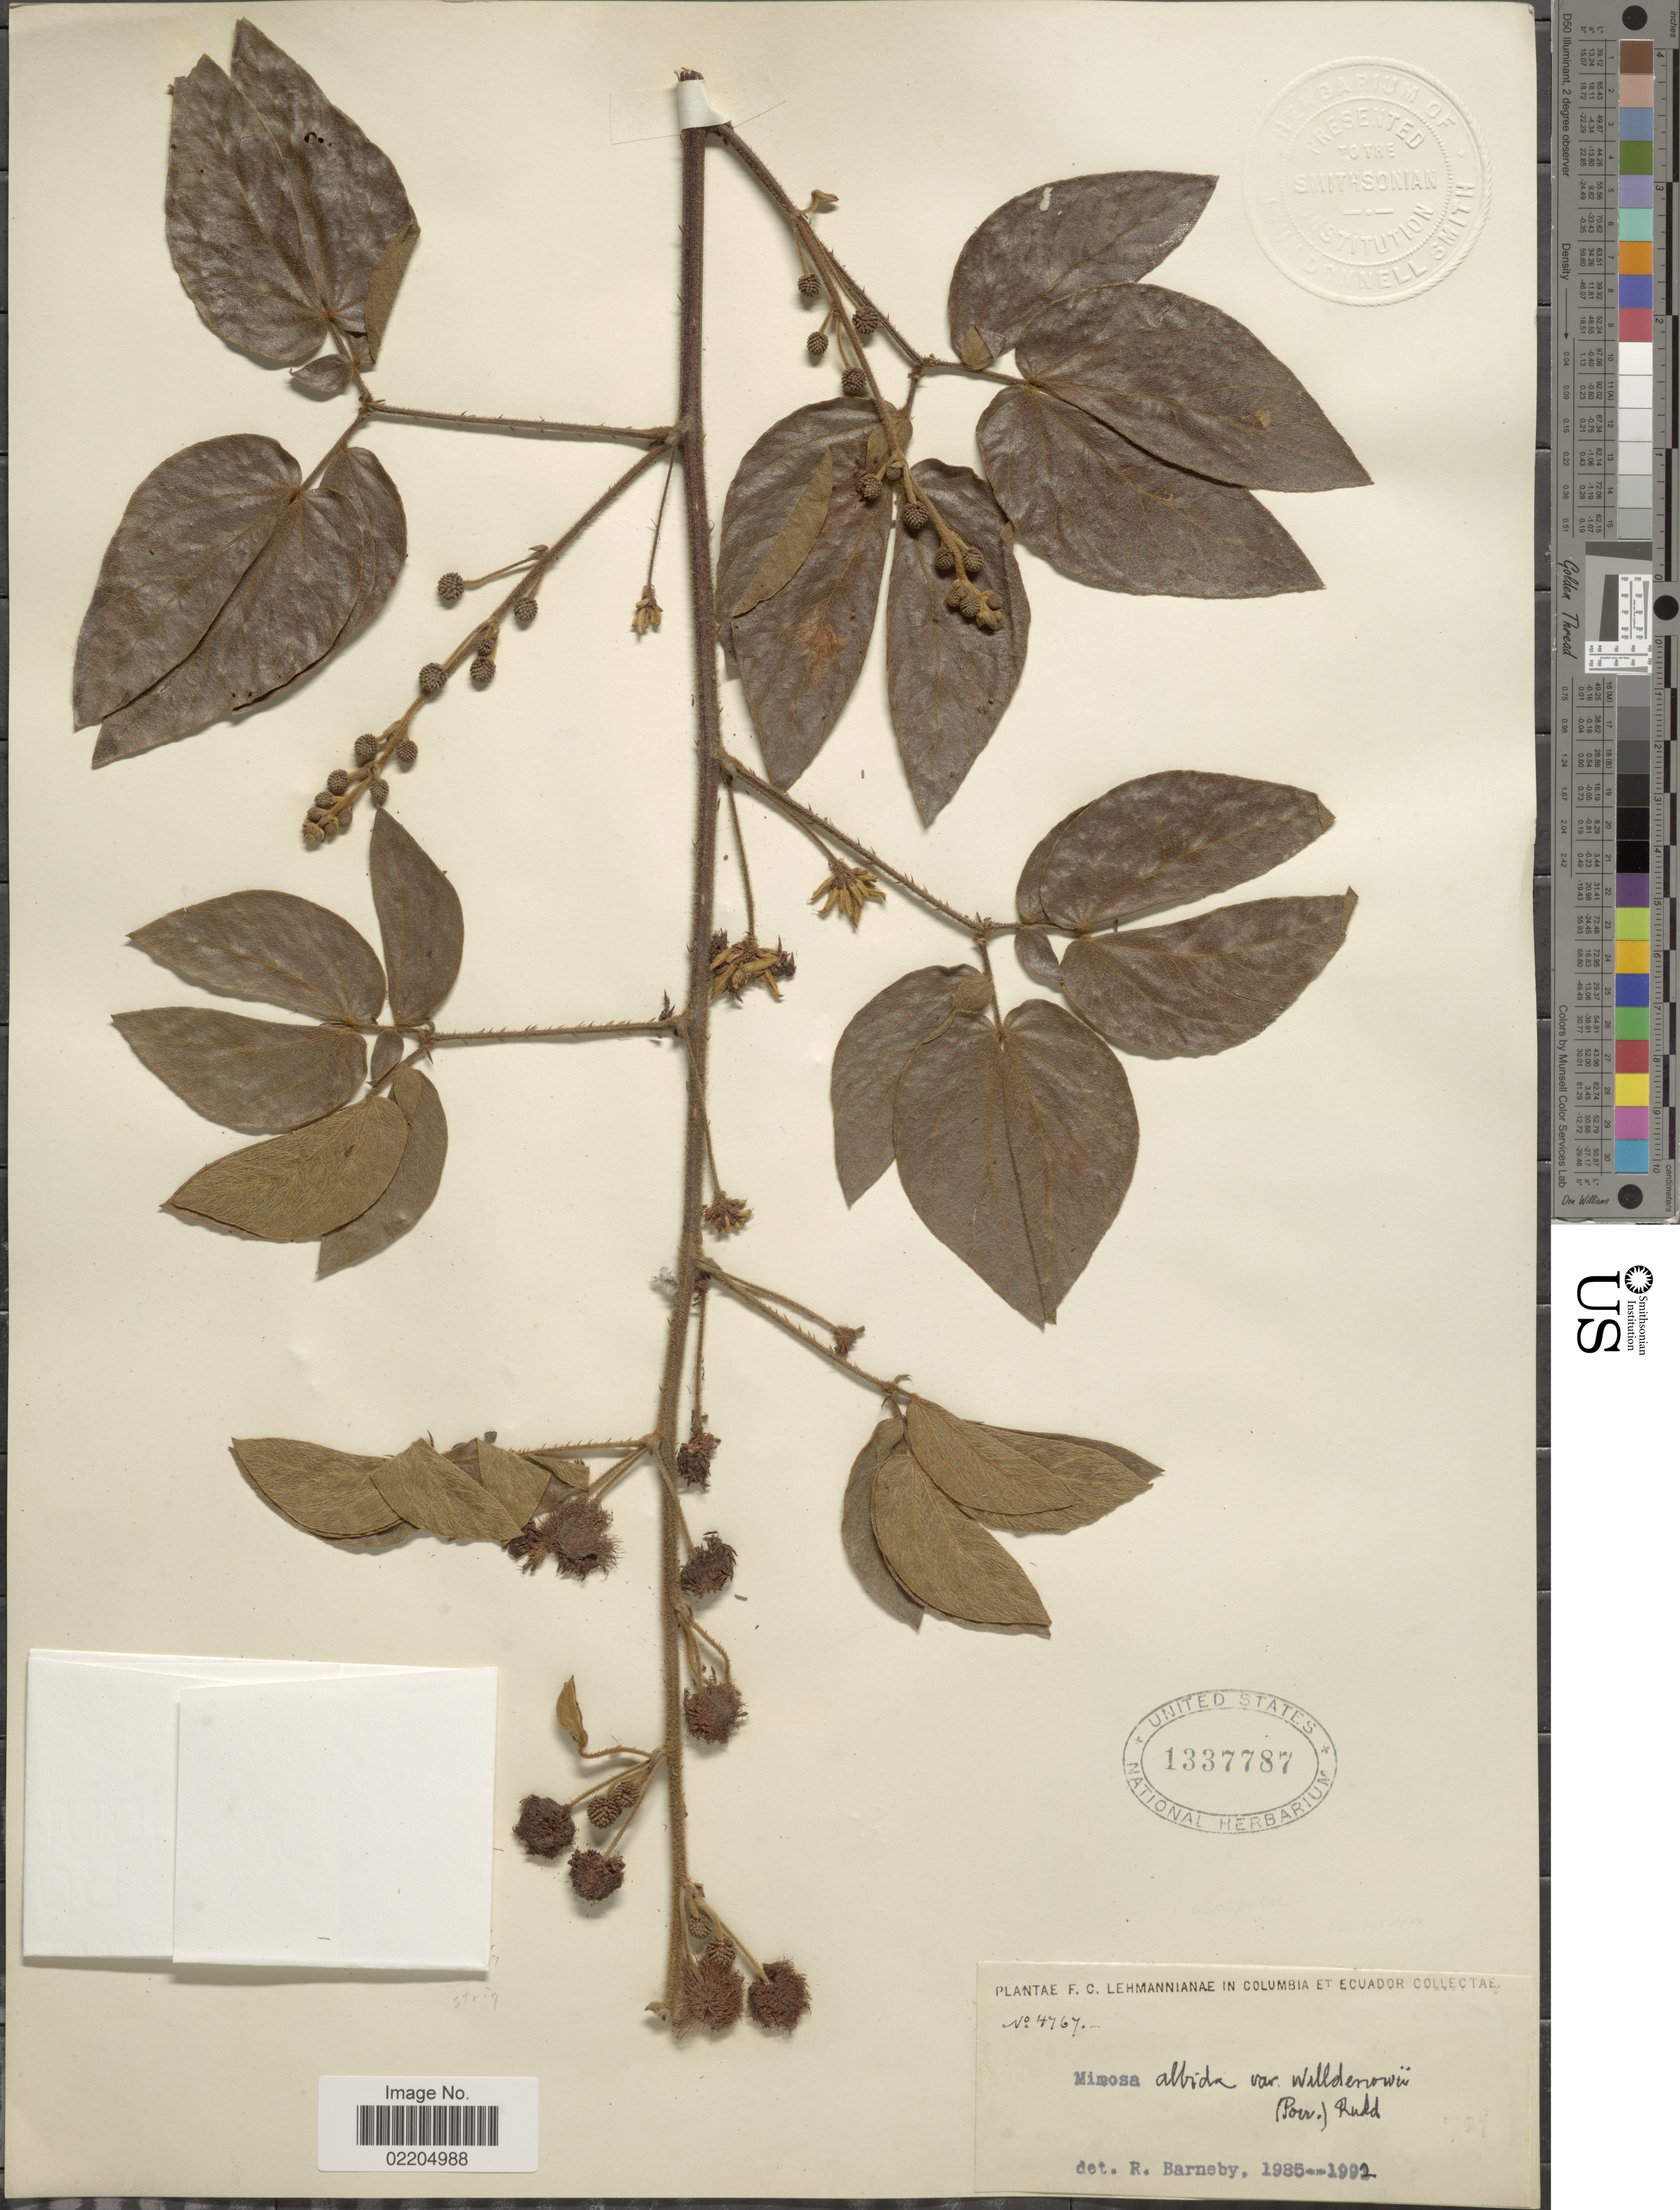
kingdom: Plantae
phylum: Tracheophyta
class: Magnoliopsida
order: Fabales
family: Fabaceae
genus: Mimosa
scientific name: Mimosa albida var. willdenowii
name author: (Poir.) Rudd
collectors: F. C. Lehmann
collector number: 4767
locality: Columbia et Ecuador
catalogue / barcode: US 1337787